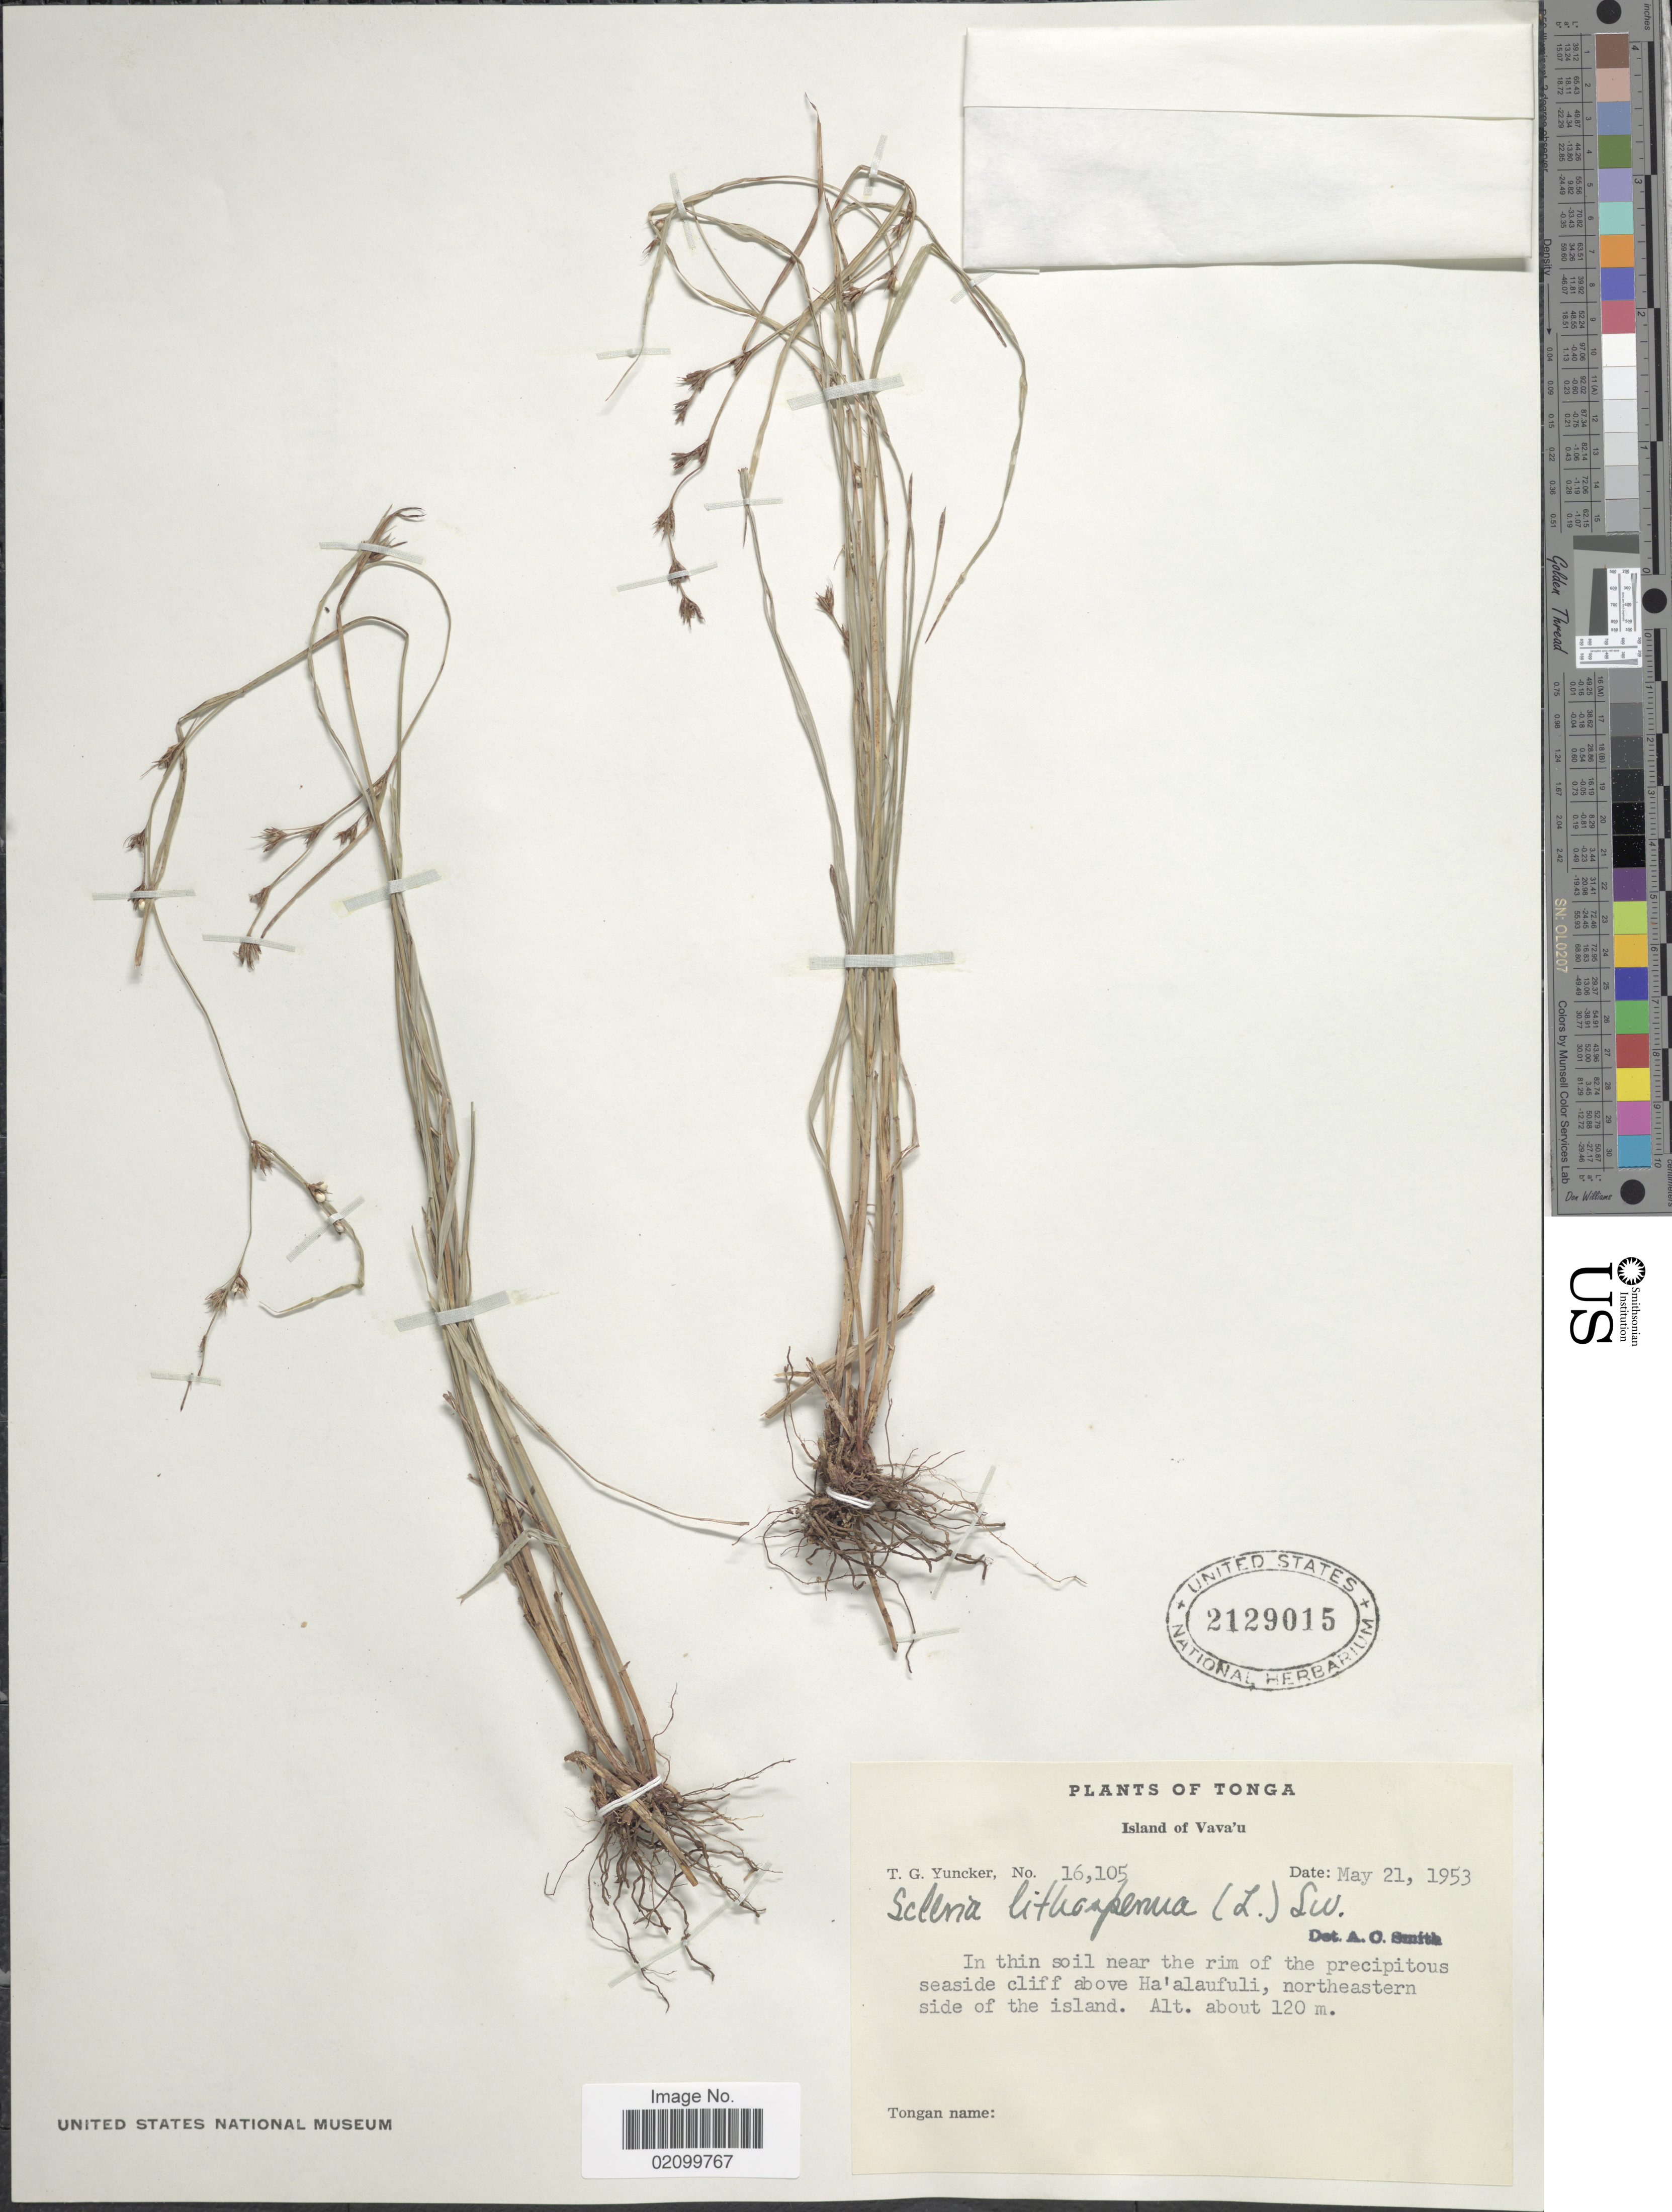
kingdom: Plantae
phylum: Tracheophyta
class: Liliopsida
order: Poales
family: Cyperaceae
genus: Scleria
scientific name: Scleria lithosperma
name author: (L.) Sw.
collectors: T. G. Yuncker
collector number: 16105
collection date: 1953-05-21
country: Tonga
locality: Island of Vava'u, seaside cliff above Ha'alaufuli, northeastern side of the island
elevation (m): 120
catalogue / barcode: US 2129015